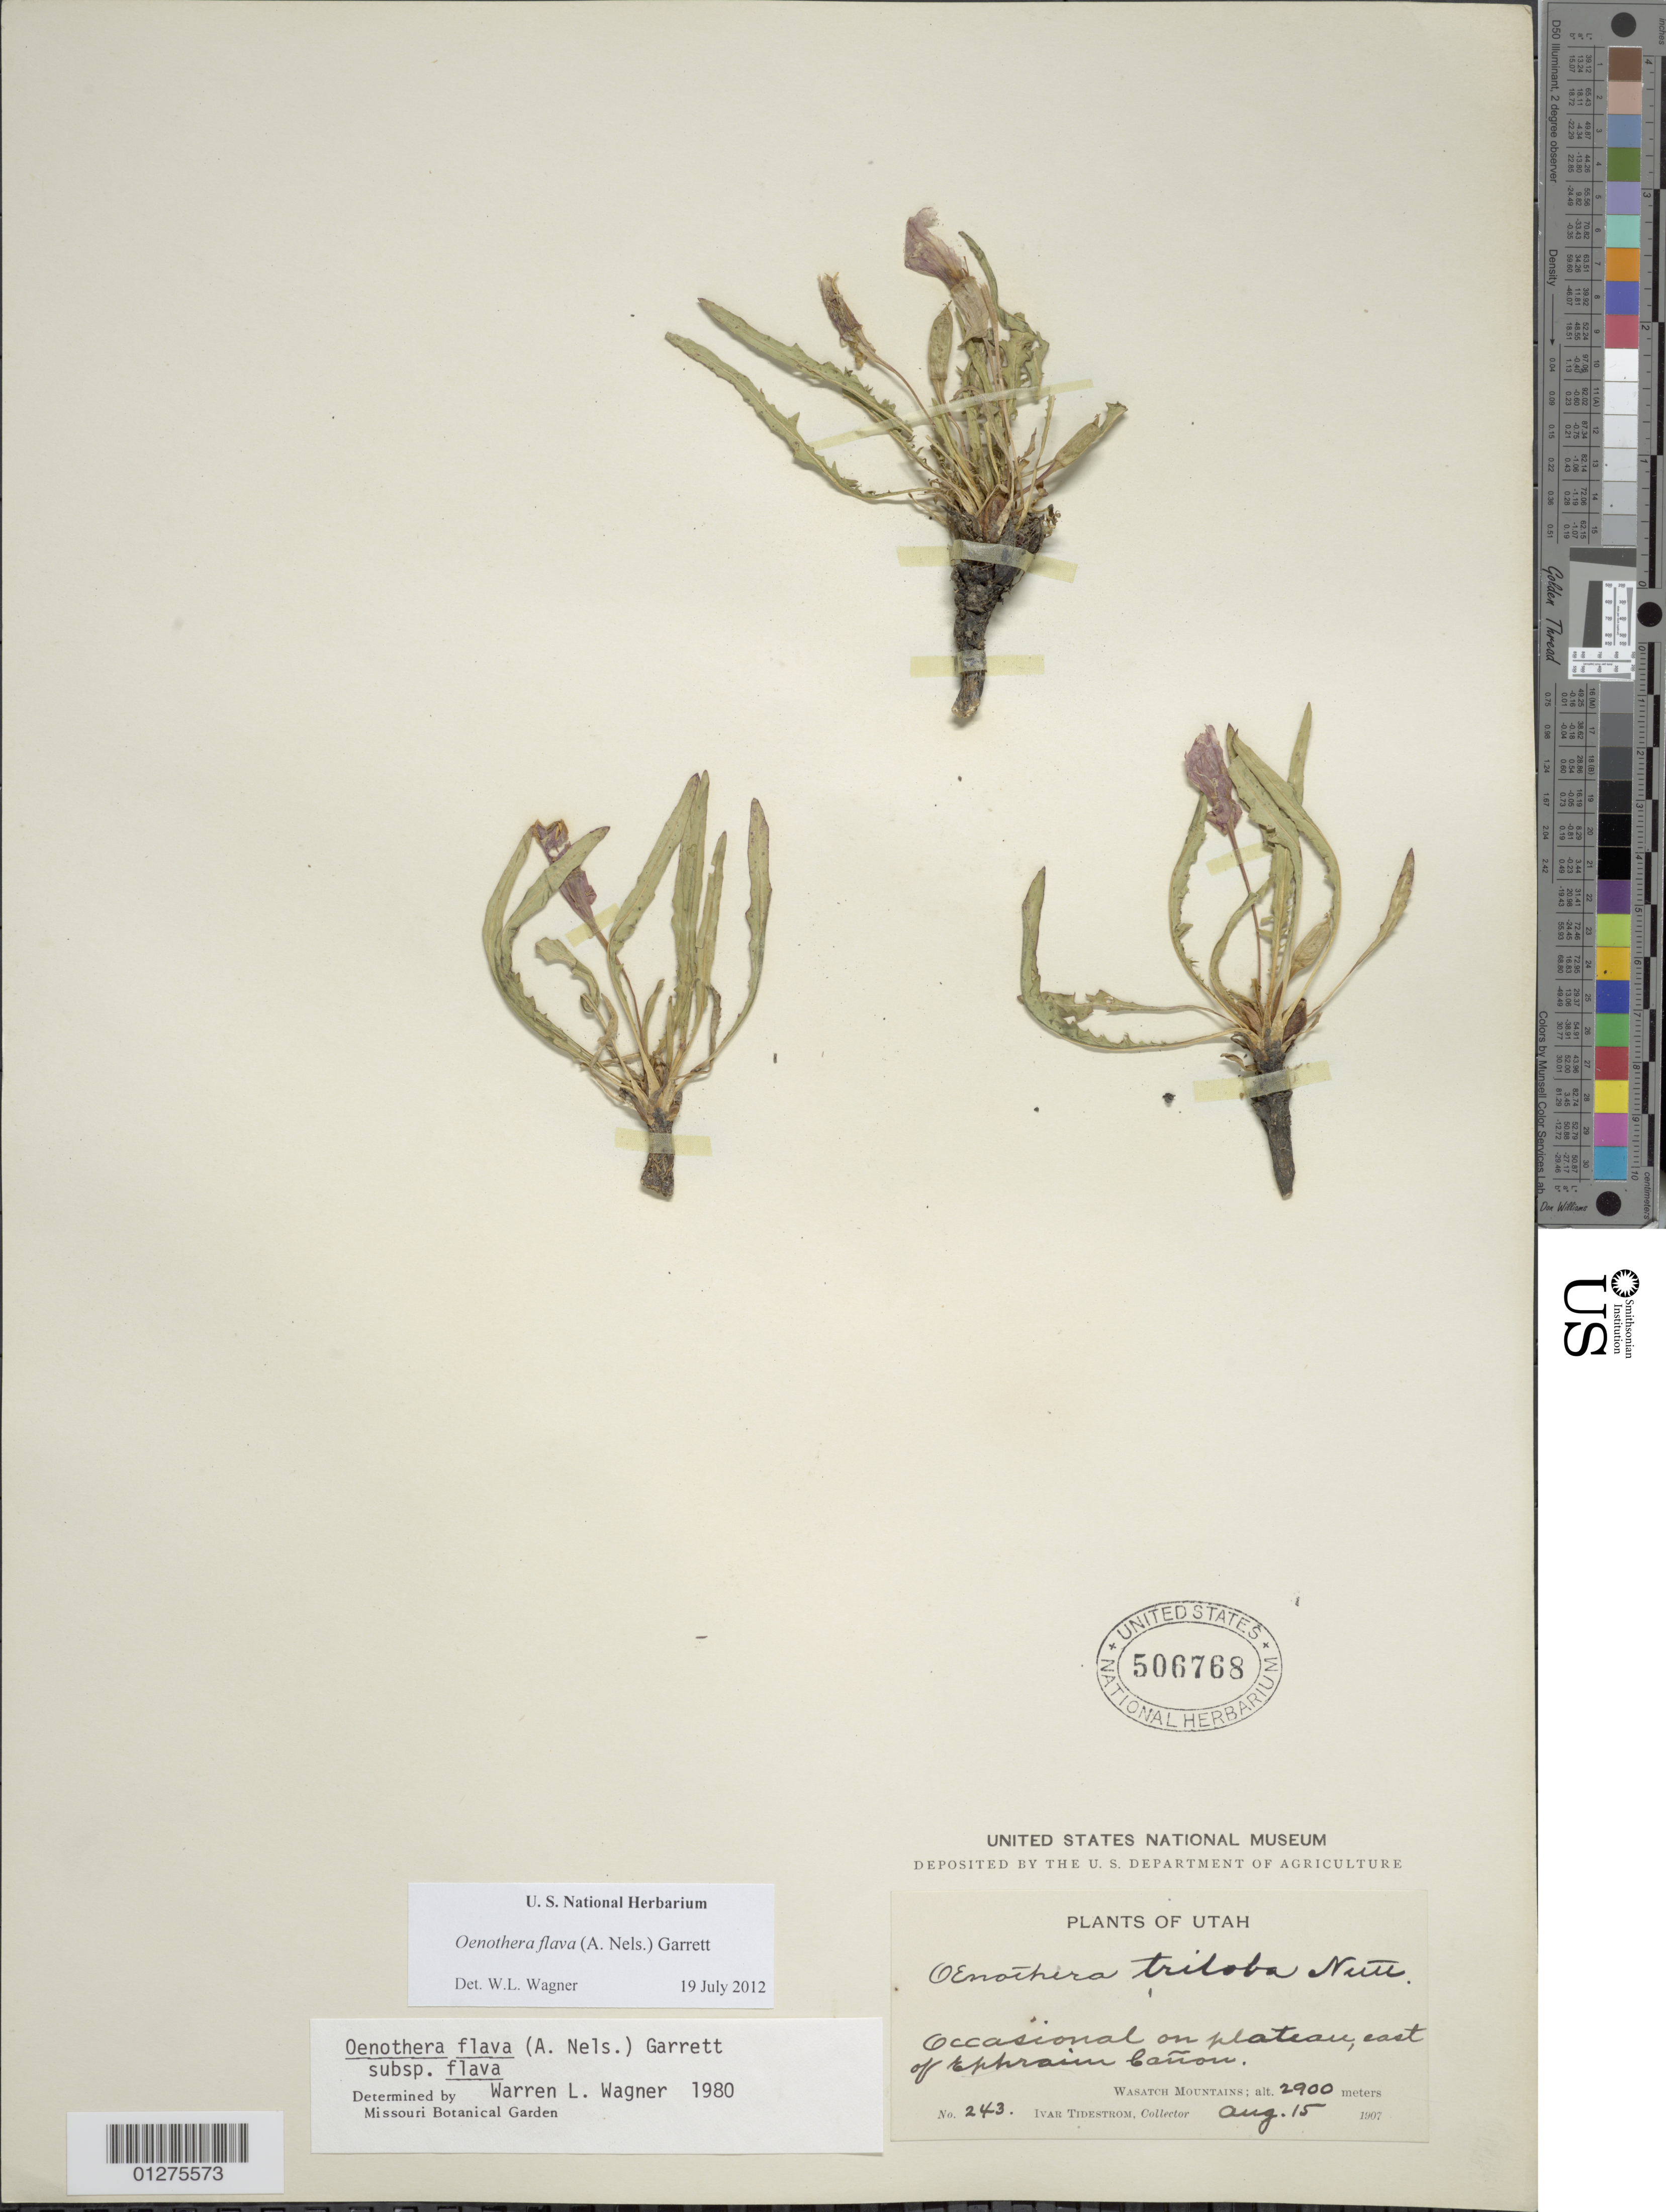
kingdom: Plantae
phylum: Tracheophyta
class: Magnoliopsida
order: Myrtales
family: Onagraceae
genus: Oenothera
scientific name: Oenothera flava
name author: (A. Nelson) Garrett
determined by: Wagner, W. L., (BOT), Smithsonian Institution - National Museum of Natural History (UNITED STATES)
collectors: I. F. Tidestrom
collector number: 243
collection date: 1907-08-15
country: United States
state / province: Utah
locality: E of Ephraim Canyon, Wasatch mountains.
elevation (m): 2900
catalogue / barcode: US 506768